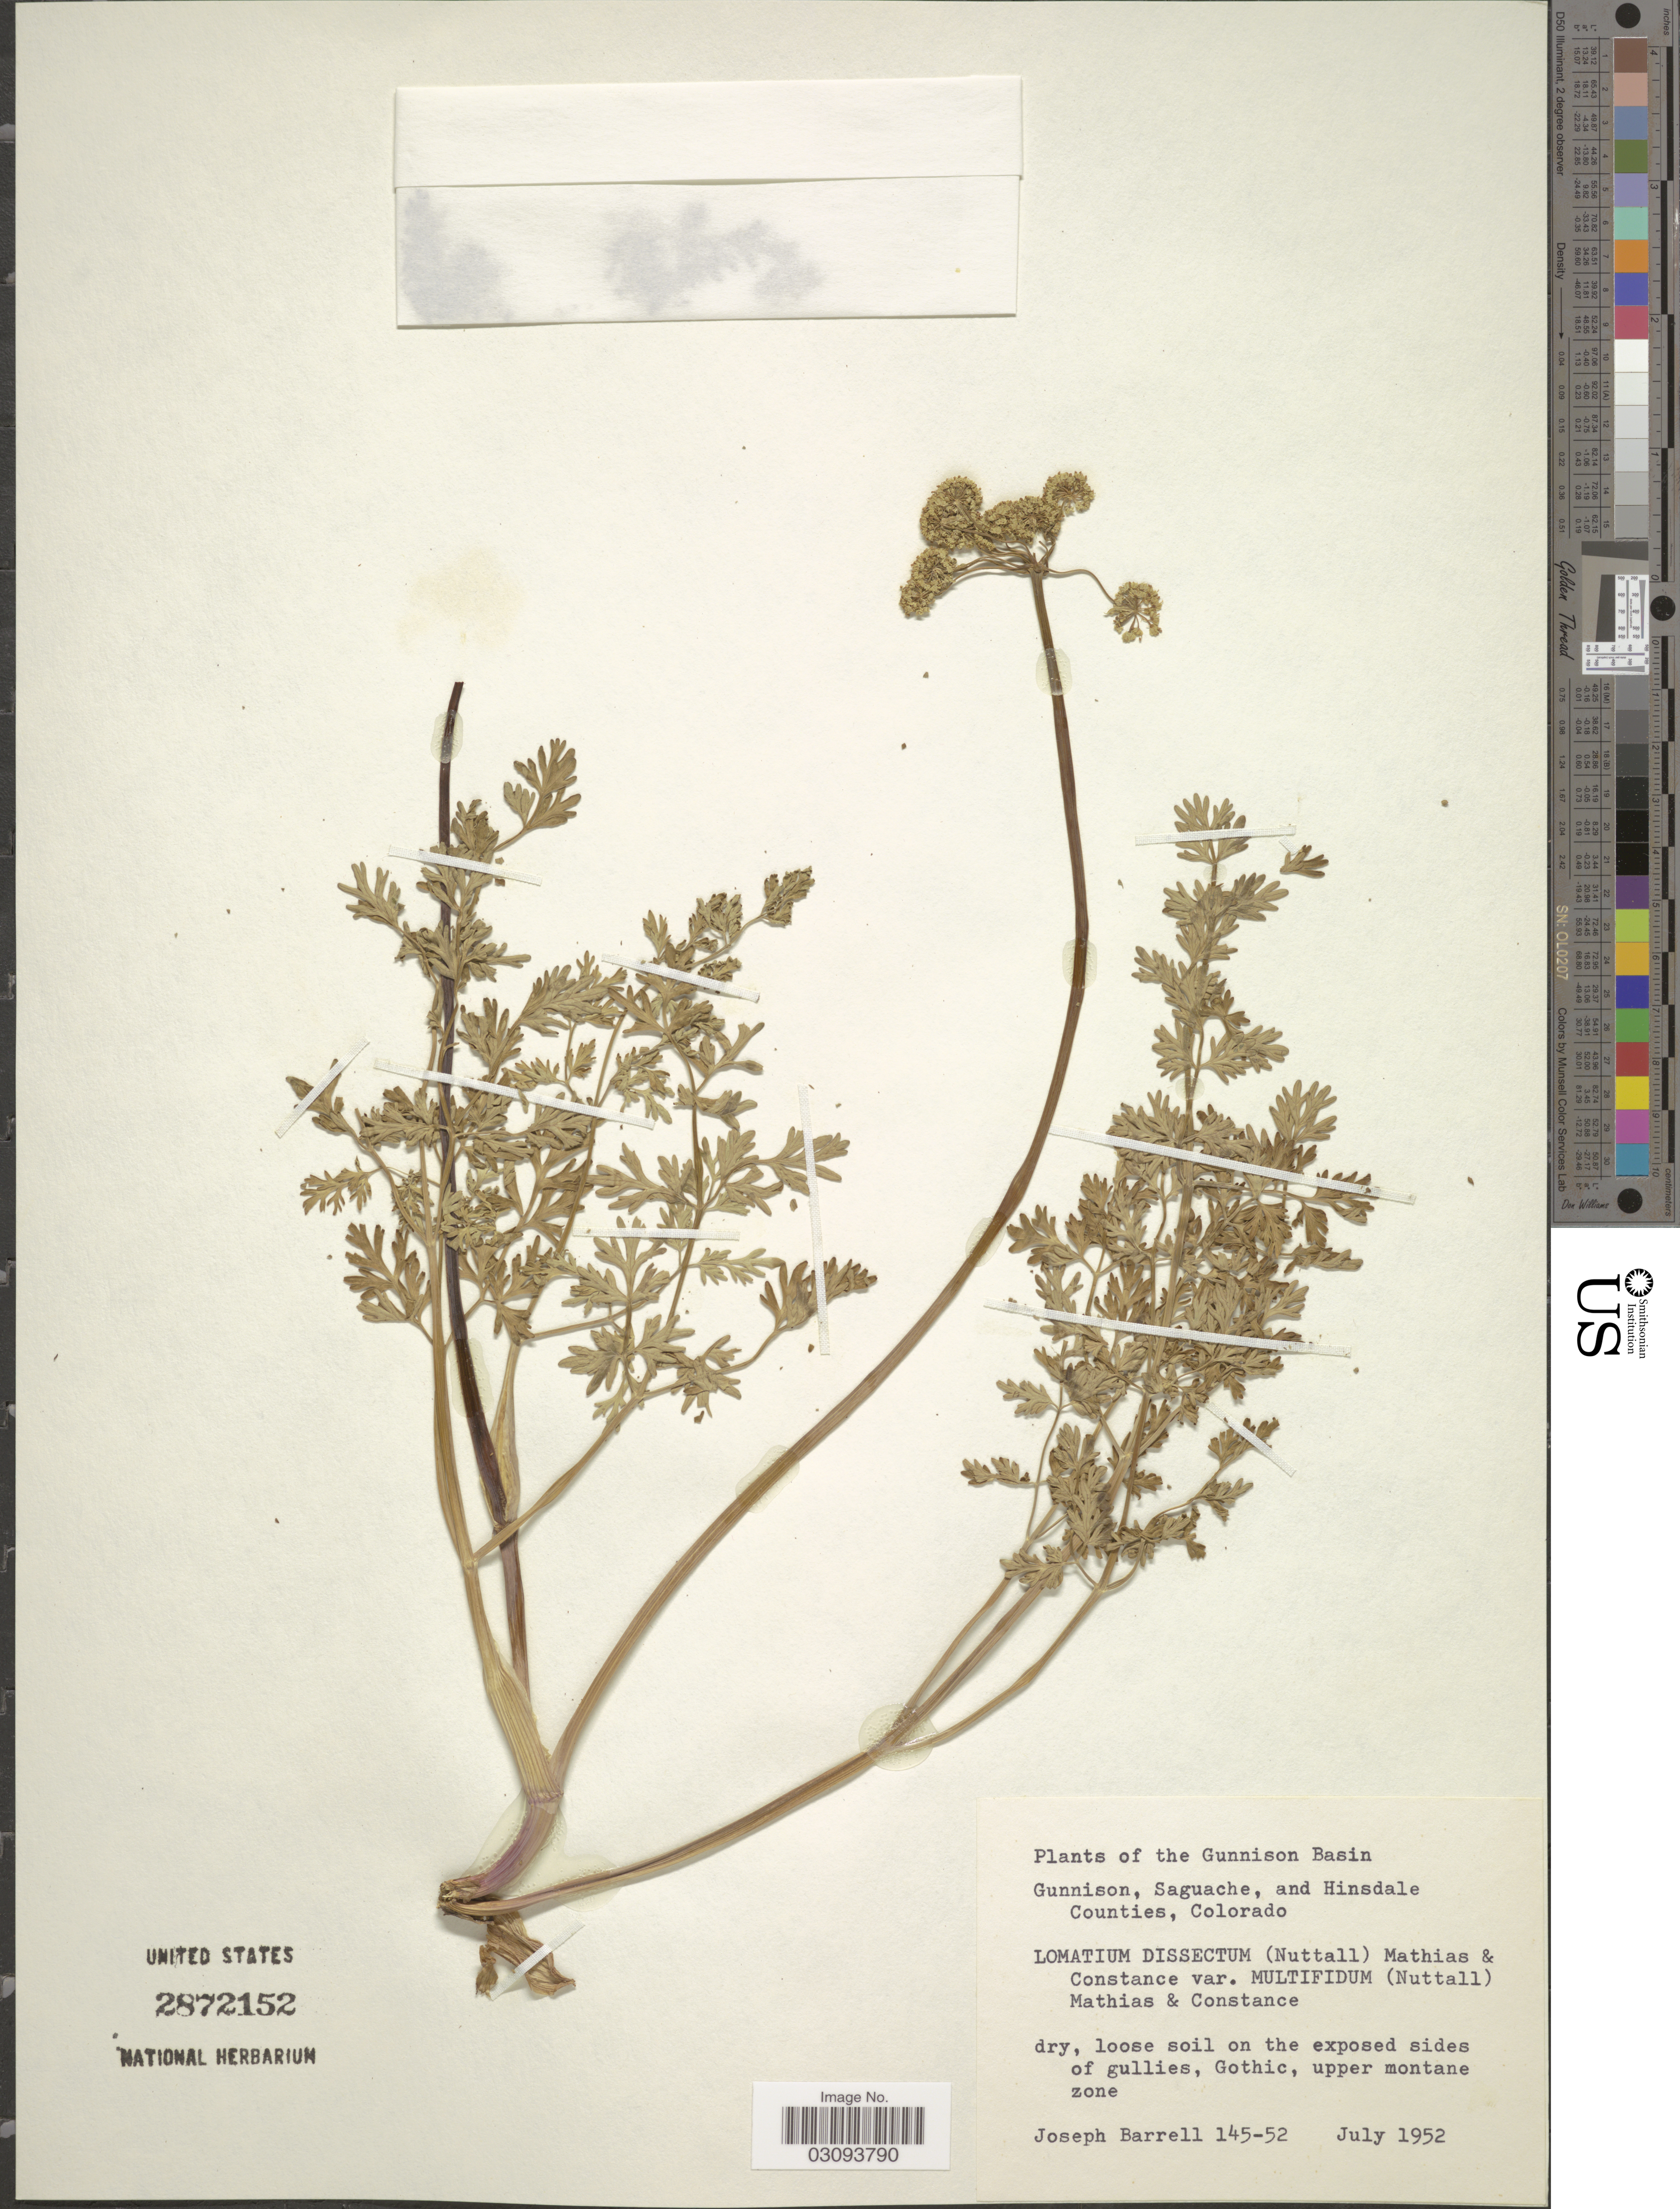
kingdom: Plantae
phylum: Tracheophyta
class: Magnoliopsida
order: Apiales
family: Apiaceae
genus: Lomatium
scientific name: Lomatium dissectum var. multifidum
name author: (Nutt.) Mathias & Constance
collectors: J. Barrell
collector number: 145-52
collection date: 1952-07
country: United States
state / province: Colorado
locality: The Gunnison Basin, Gunnison, Saguache, and Hinsdale Counties. Dry, loose soil on the exposed sides of gullies, Gothic, upper montane zone.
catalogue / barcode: US 2872152